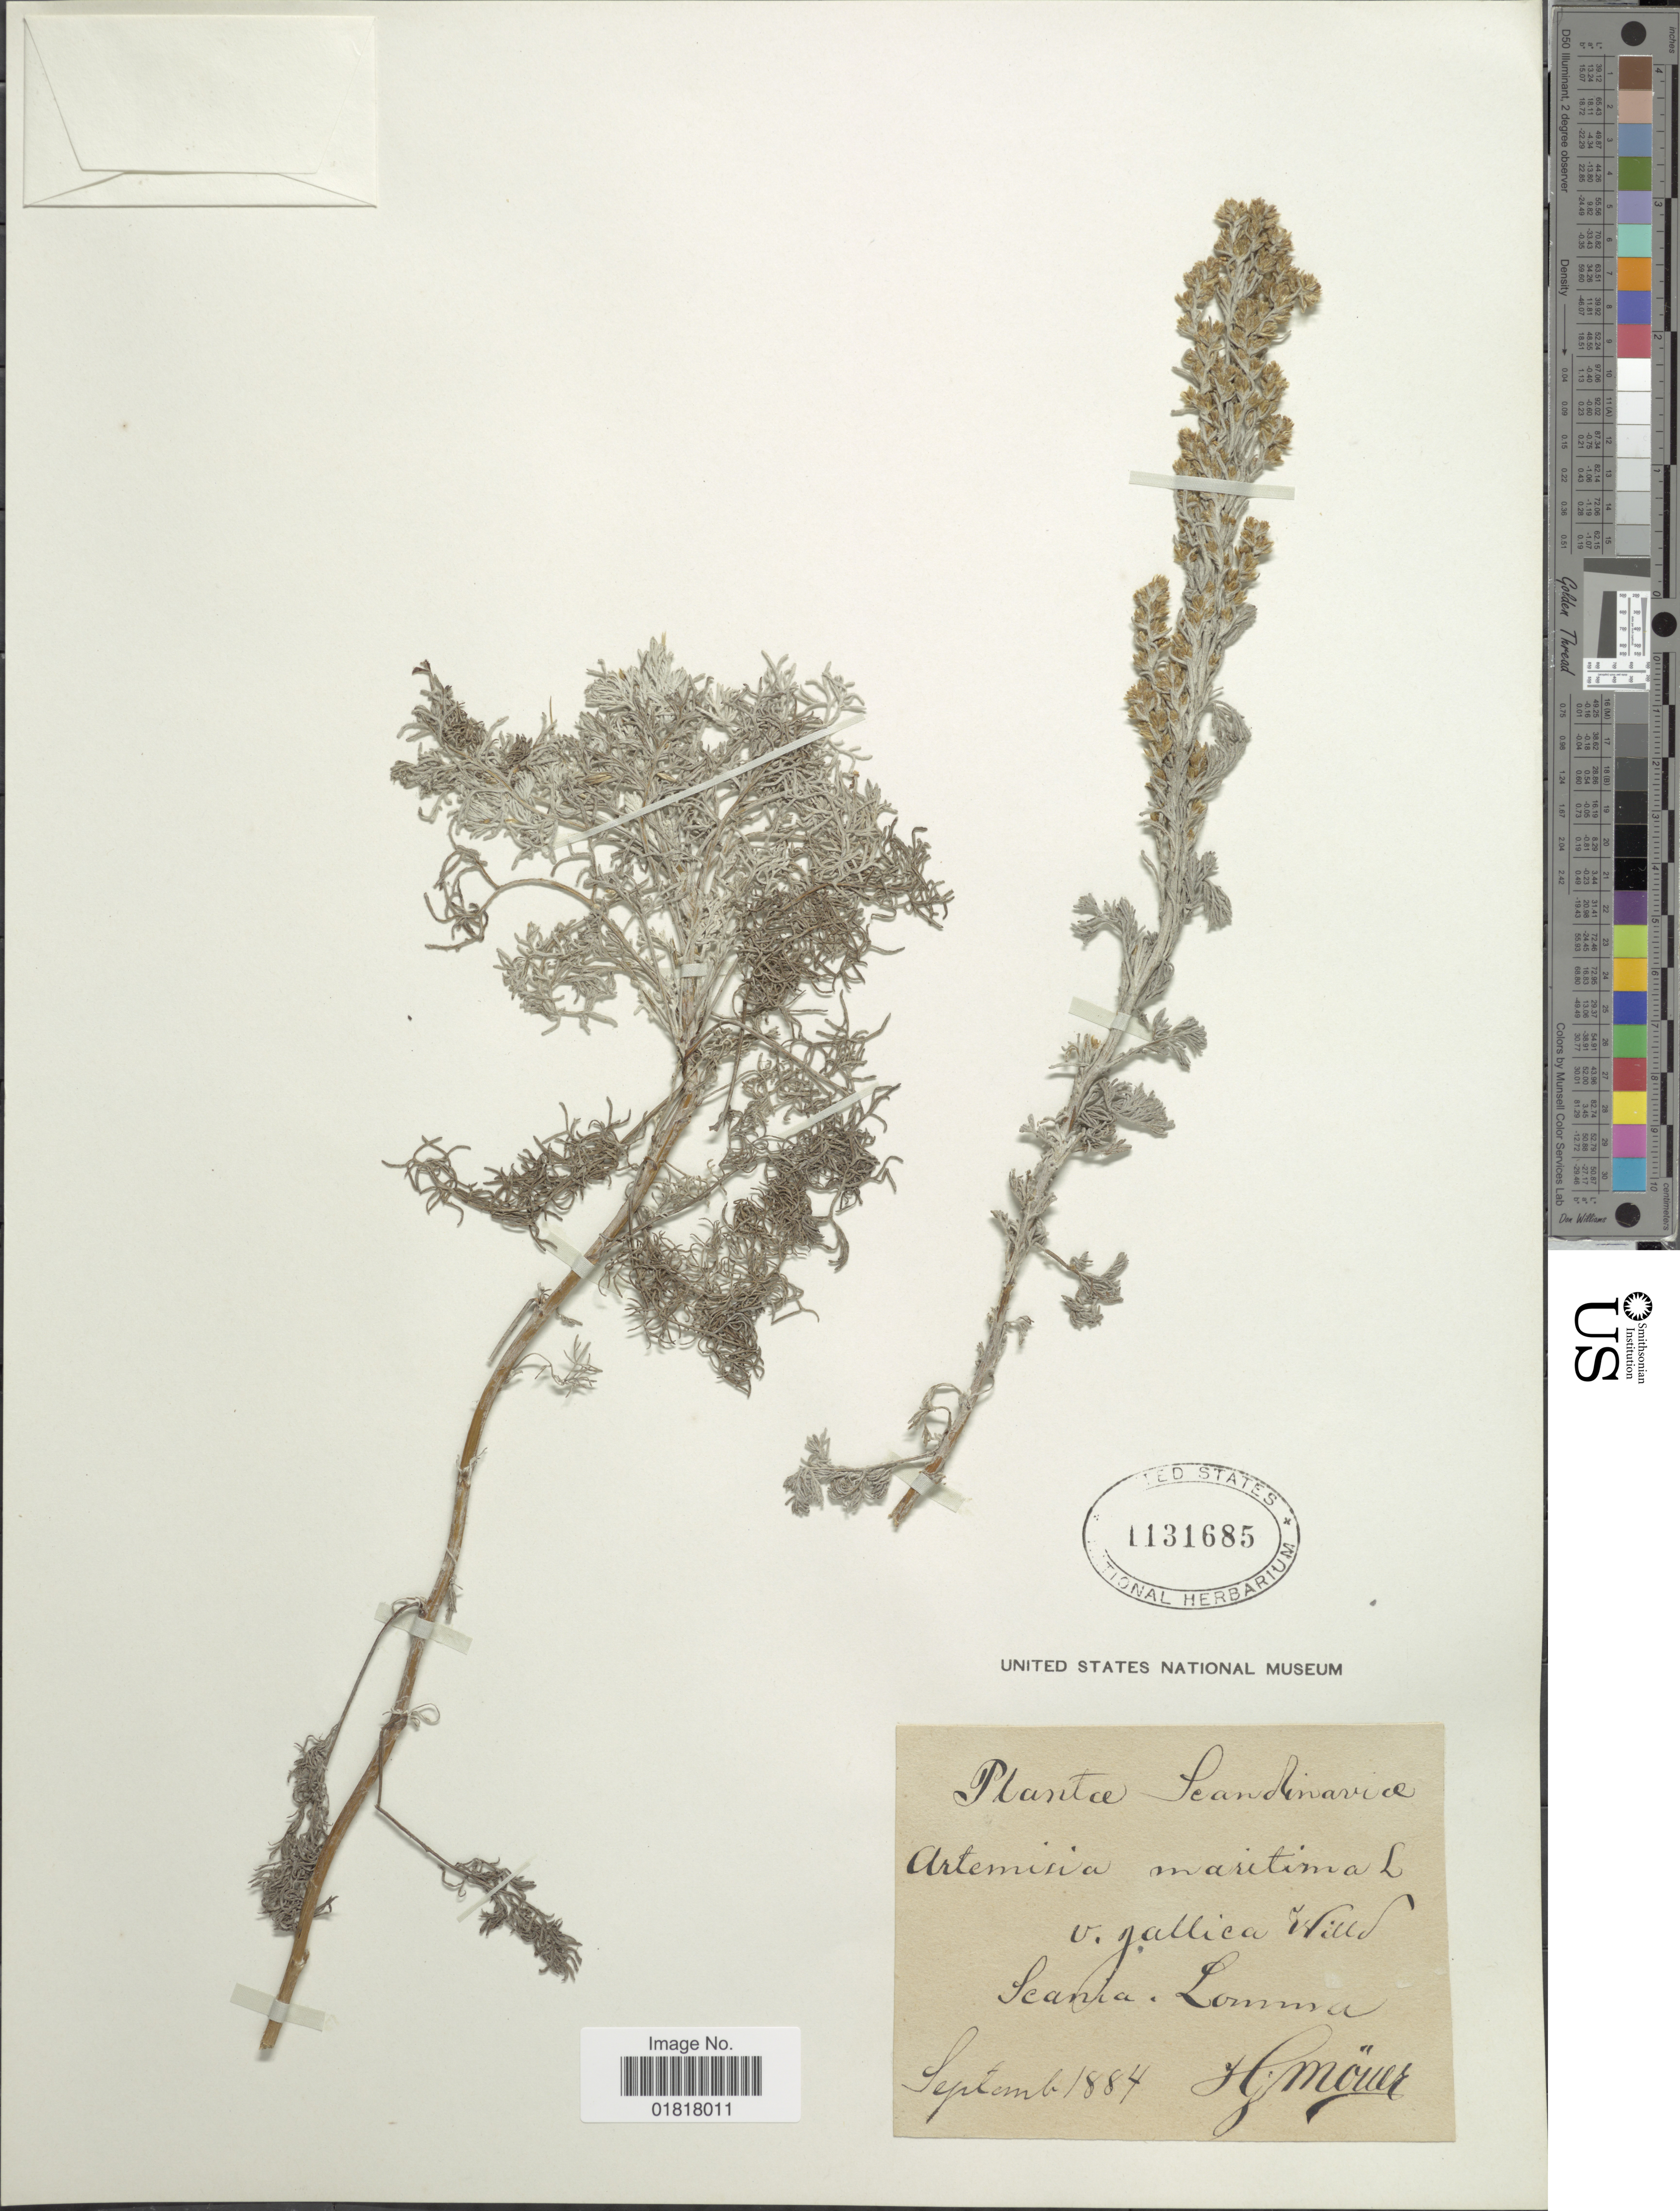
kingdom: Plantae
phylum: Tracheophyta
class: Magnoliopsida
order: Asterales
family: Asteraceae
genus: Artemisia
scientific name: Artemisia maritima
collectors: H. Möuer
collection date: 1884-09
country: Sweden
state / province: Skåne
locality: Scandinaiae, Scania, Lomma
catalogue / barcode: US 1131685